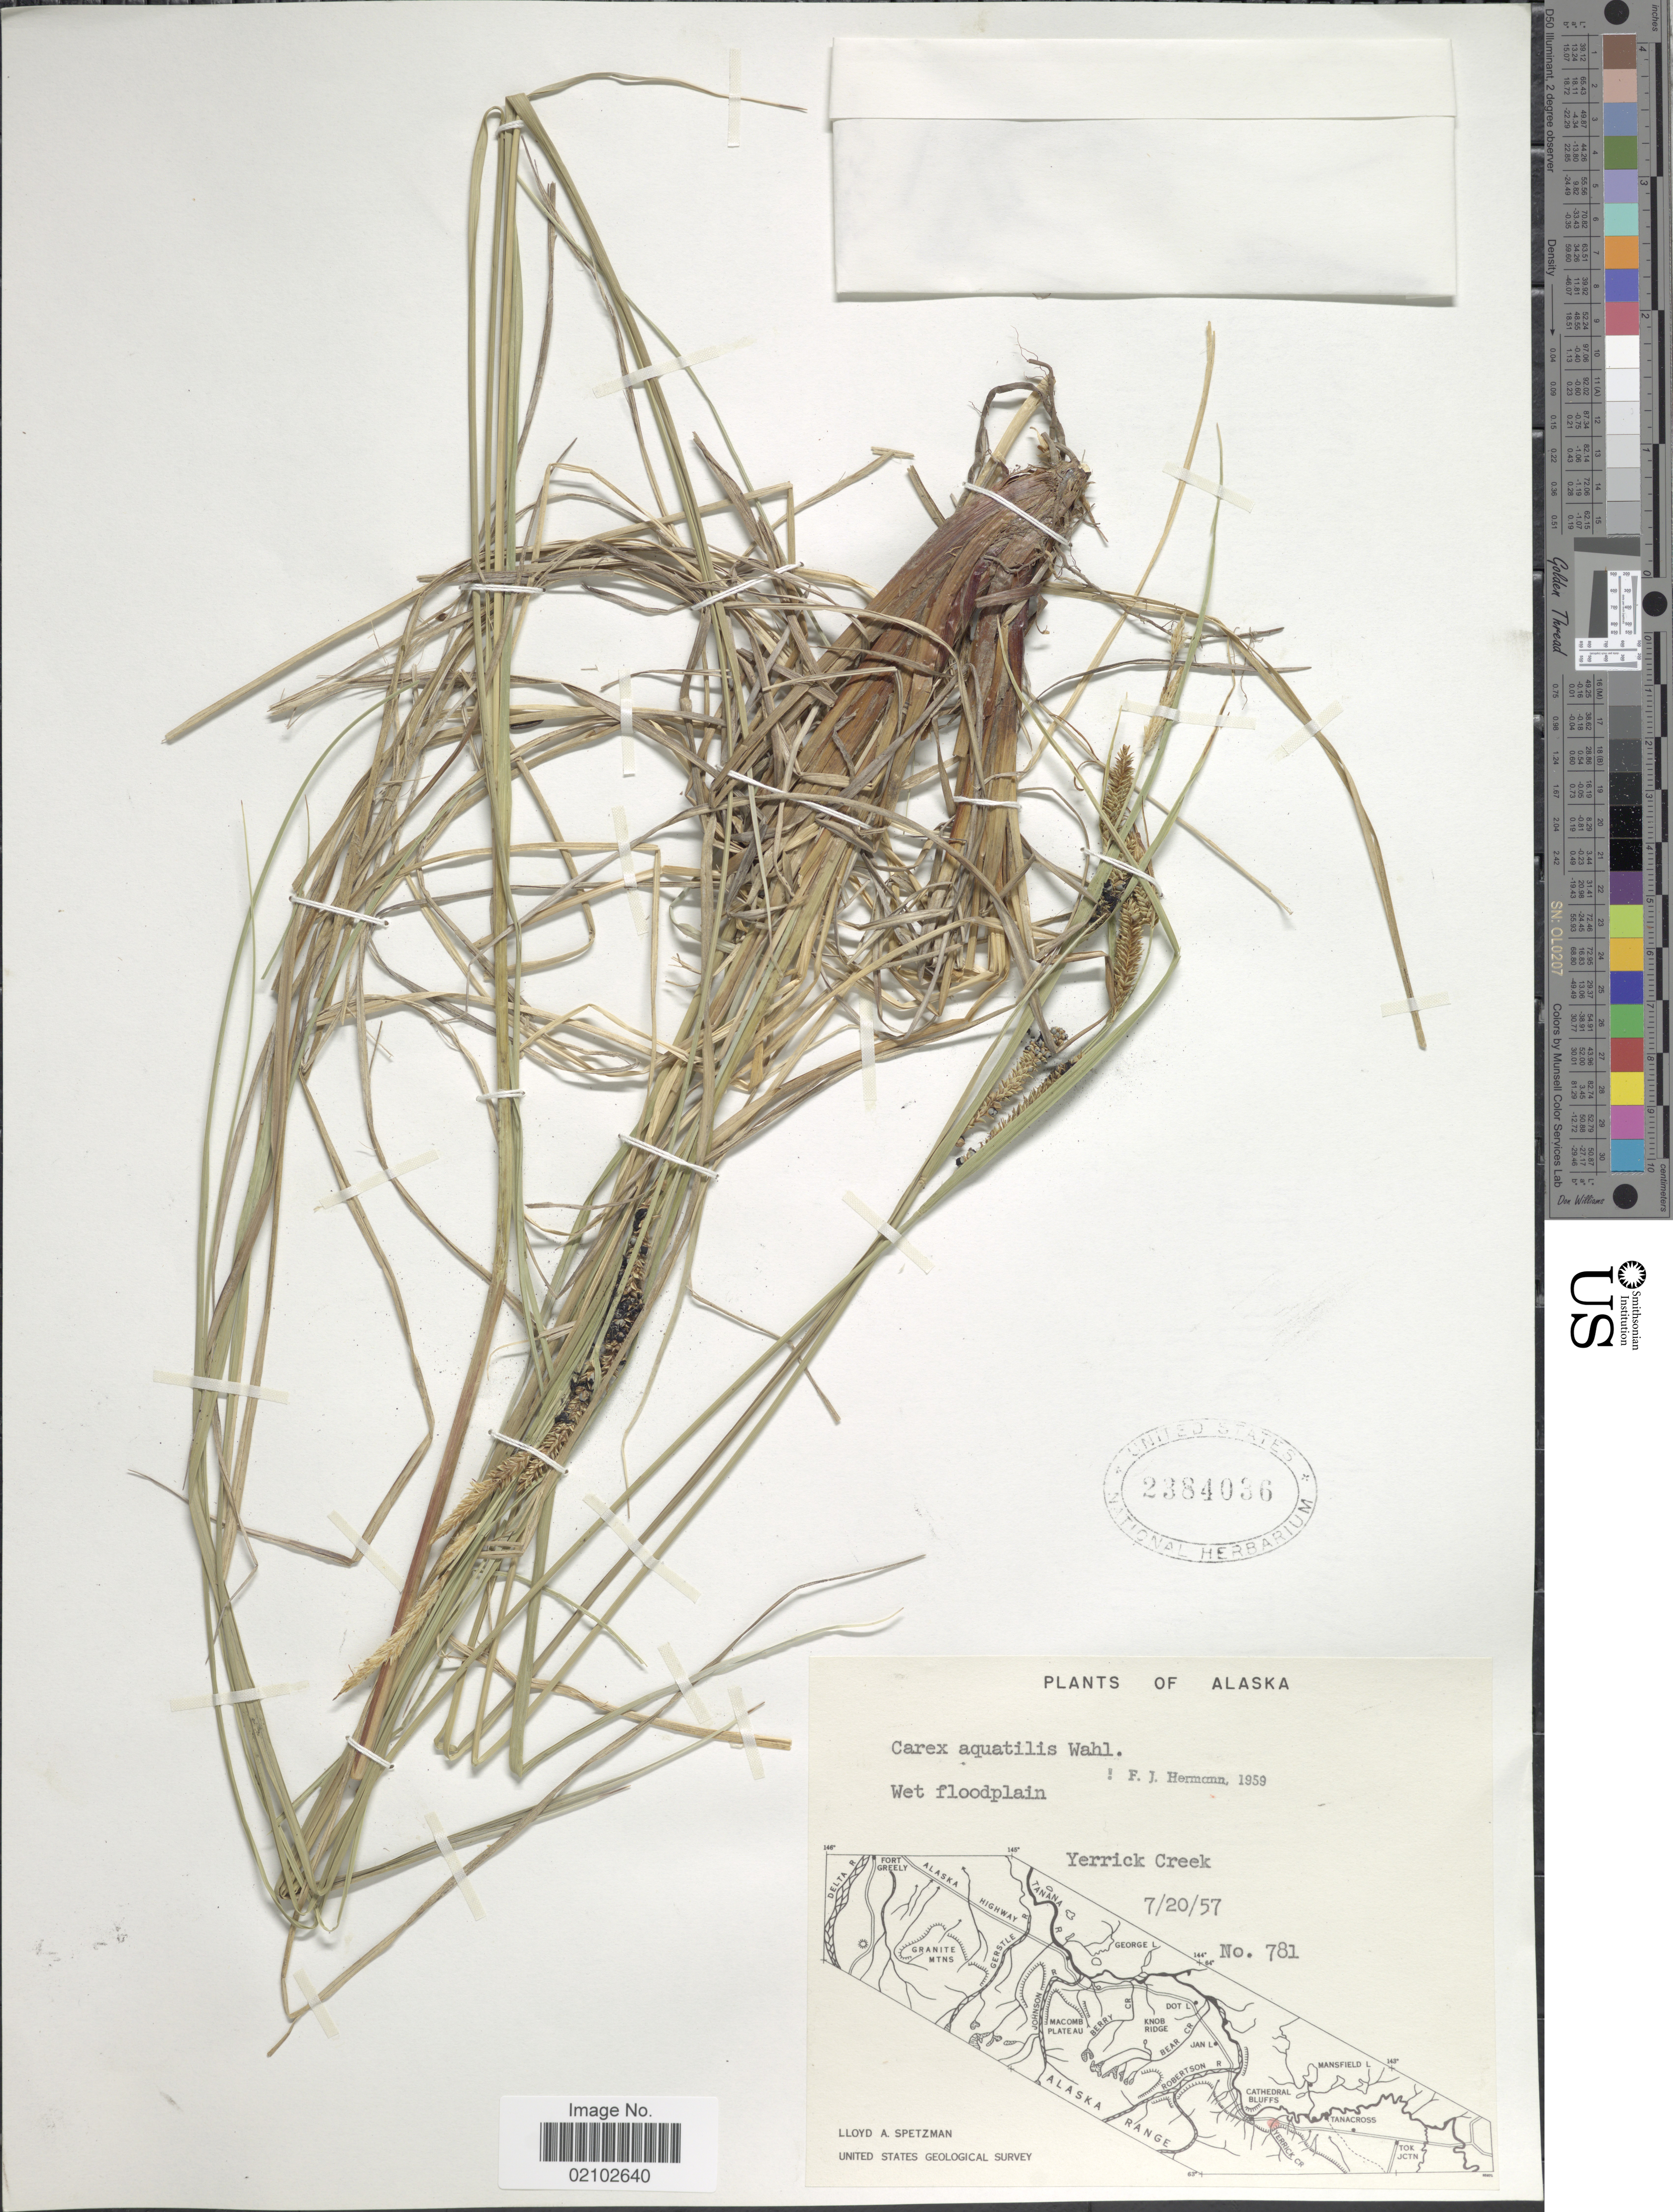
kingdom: Plantae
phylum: Tracheophyta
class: Liliopsida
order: Poales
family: Cyperaceae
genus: Carex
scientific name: Carex aquatilis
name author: Wahlenb.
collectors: L. Spetzman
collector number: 781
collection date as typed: Transcribed d/m/y: 20/7/57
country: United States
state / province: Alaska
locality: Wet floodplain, Yerrick Creek.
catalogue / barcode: US 2384036